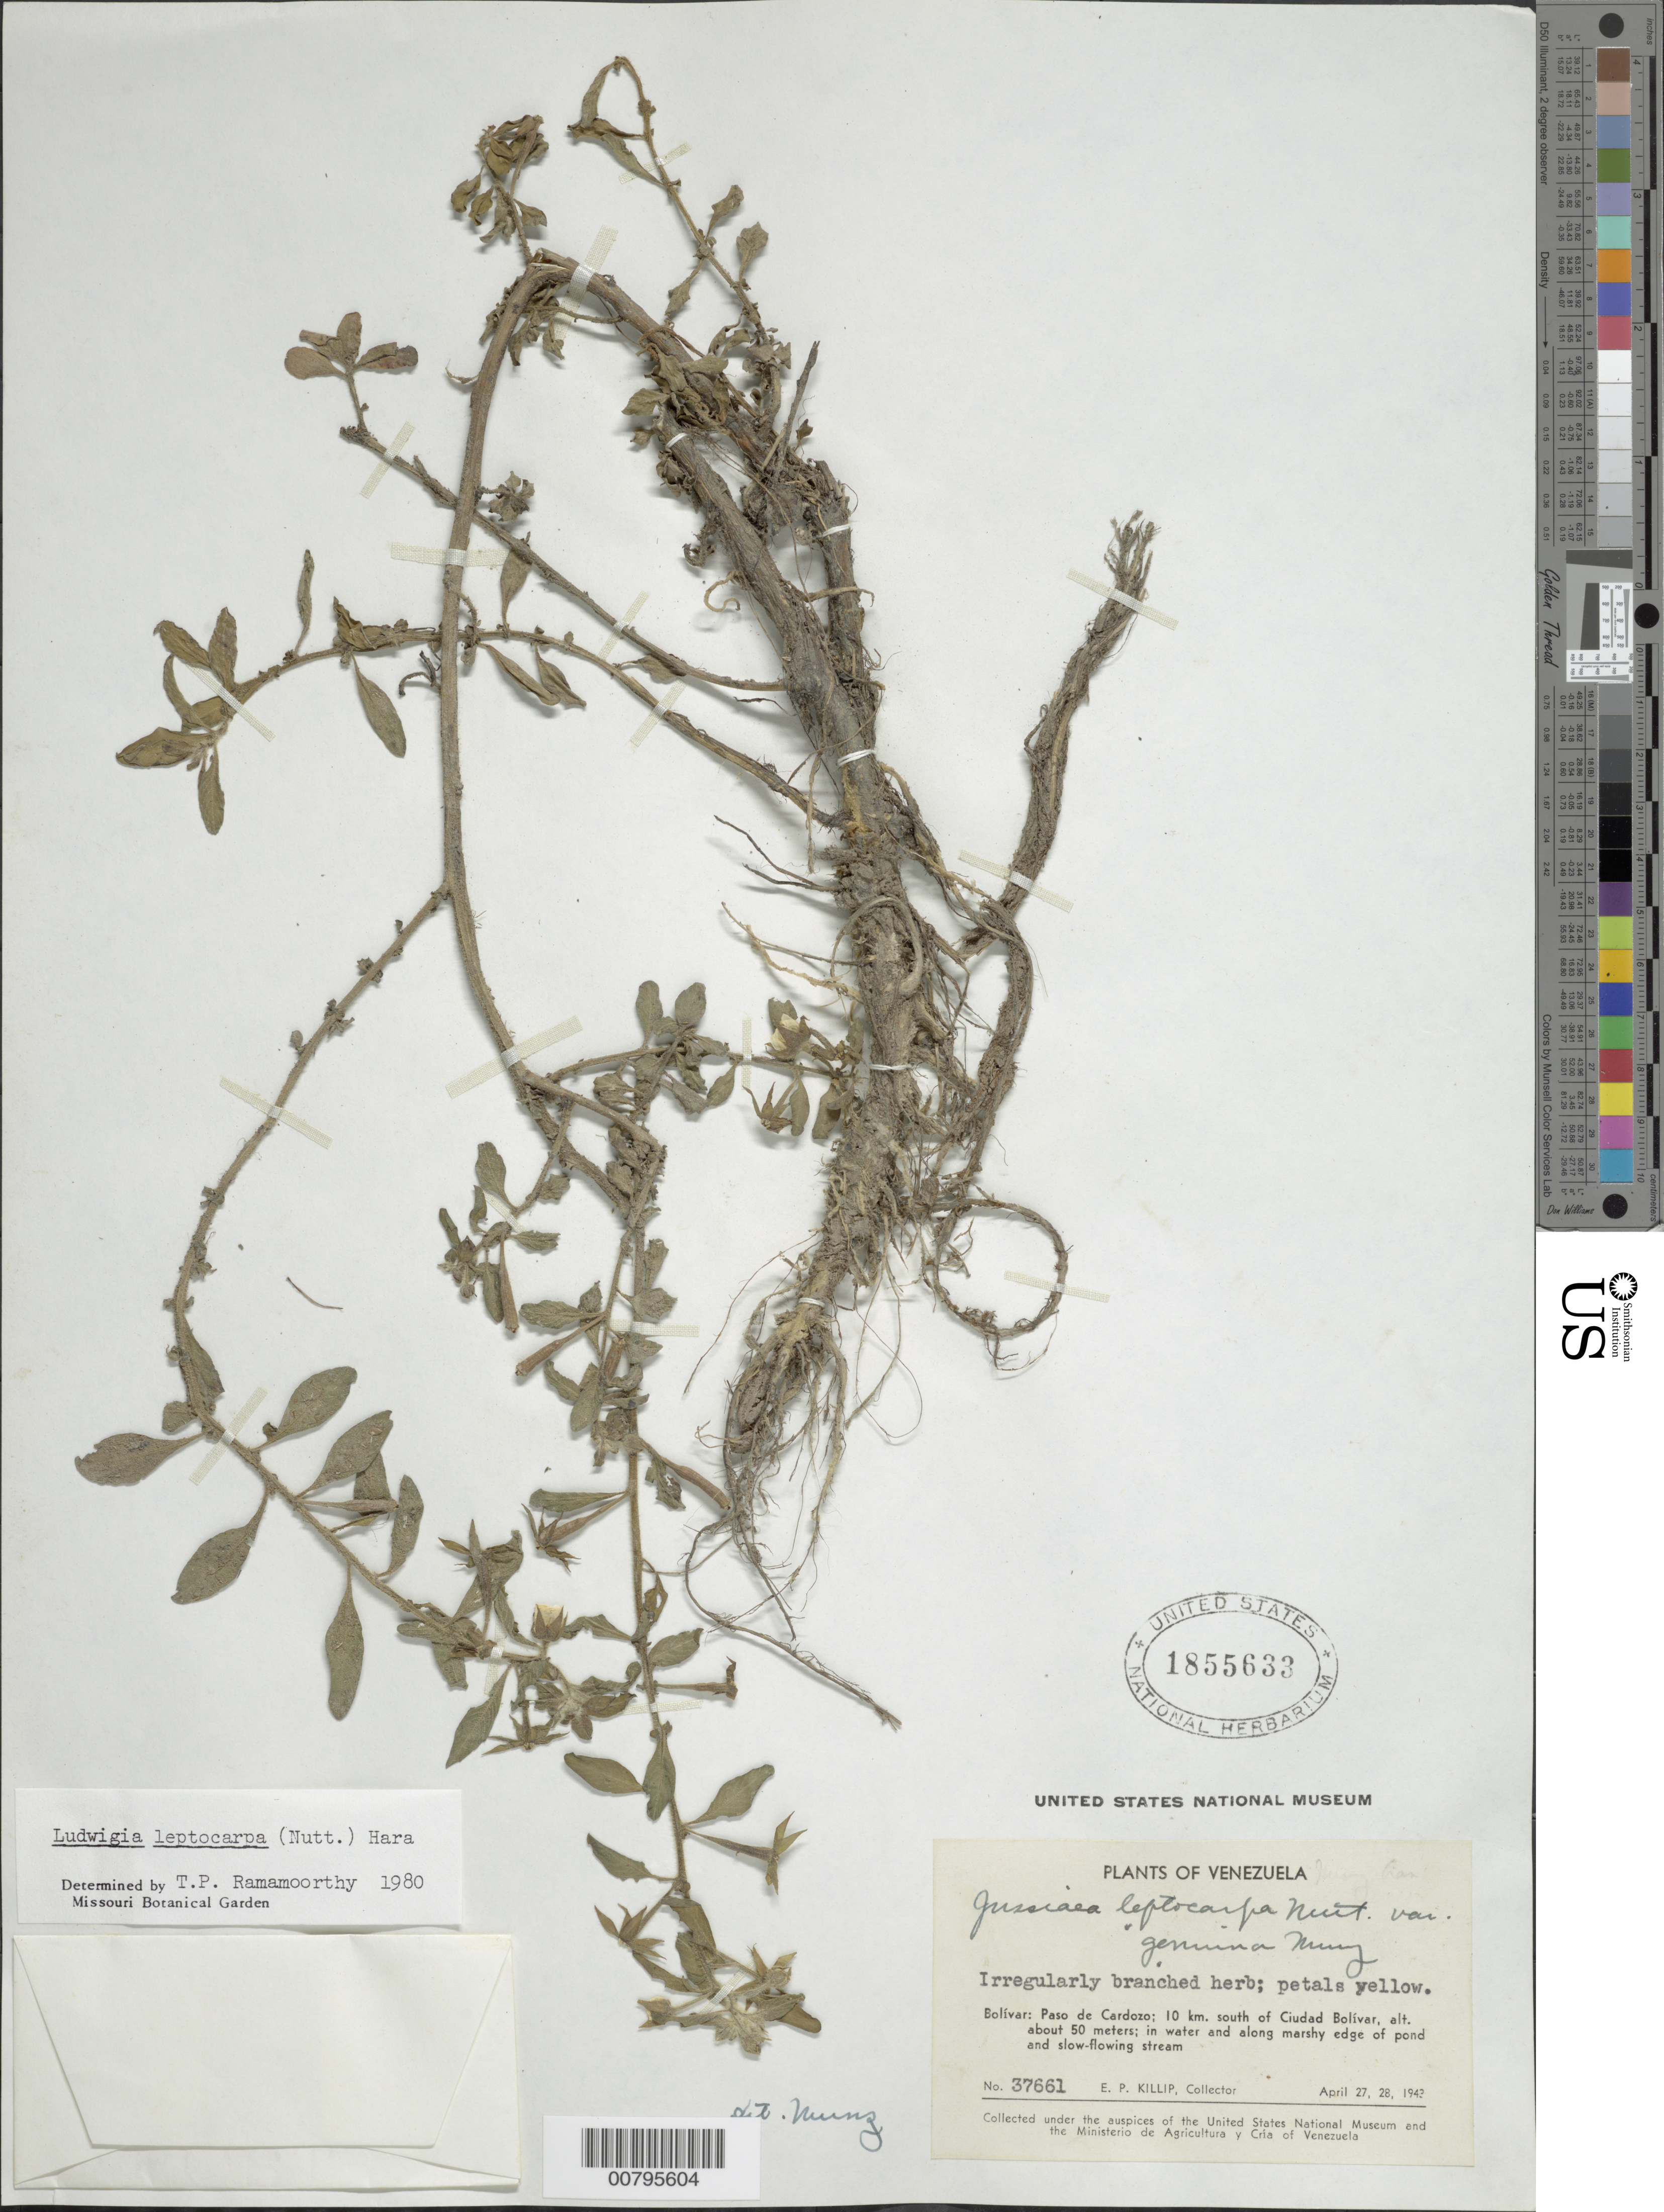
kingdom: Plantae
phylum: Tracheophyta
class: Magnoliopsida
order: Myrtales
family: Onagraceae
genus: Ludwigia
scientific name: Ludwigia leptocarpa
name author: (Nutt.) H. Hara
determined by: Ramamoorthy, T. P.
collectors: E. P. Killip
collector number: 37661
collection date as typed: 27-Apr-43 to 28-Apr-43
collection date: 1943-04-27/1943-04-28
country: Venezuela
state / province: Bolívar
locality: Paso de Cardozo; 10 km south of Ciudad Bolívar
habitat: In water and along marshy edge of pond and slow-flowing stream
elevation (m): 50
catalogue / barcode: US 1855633